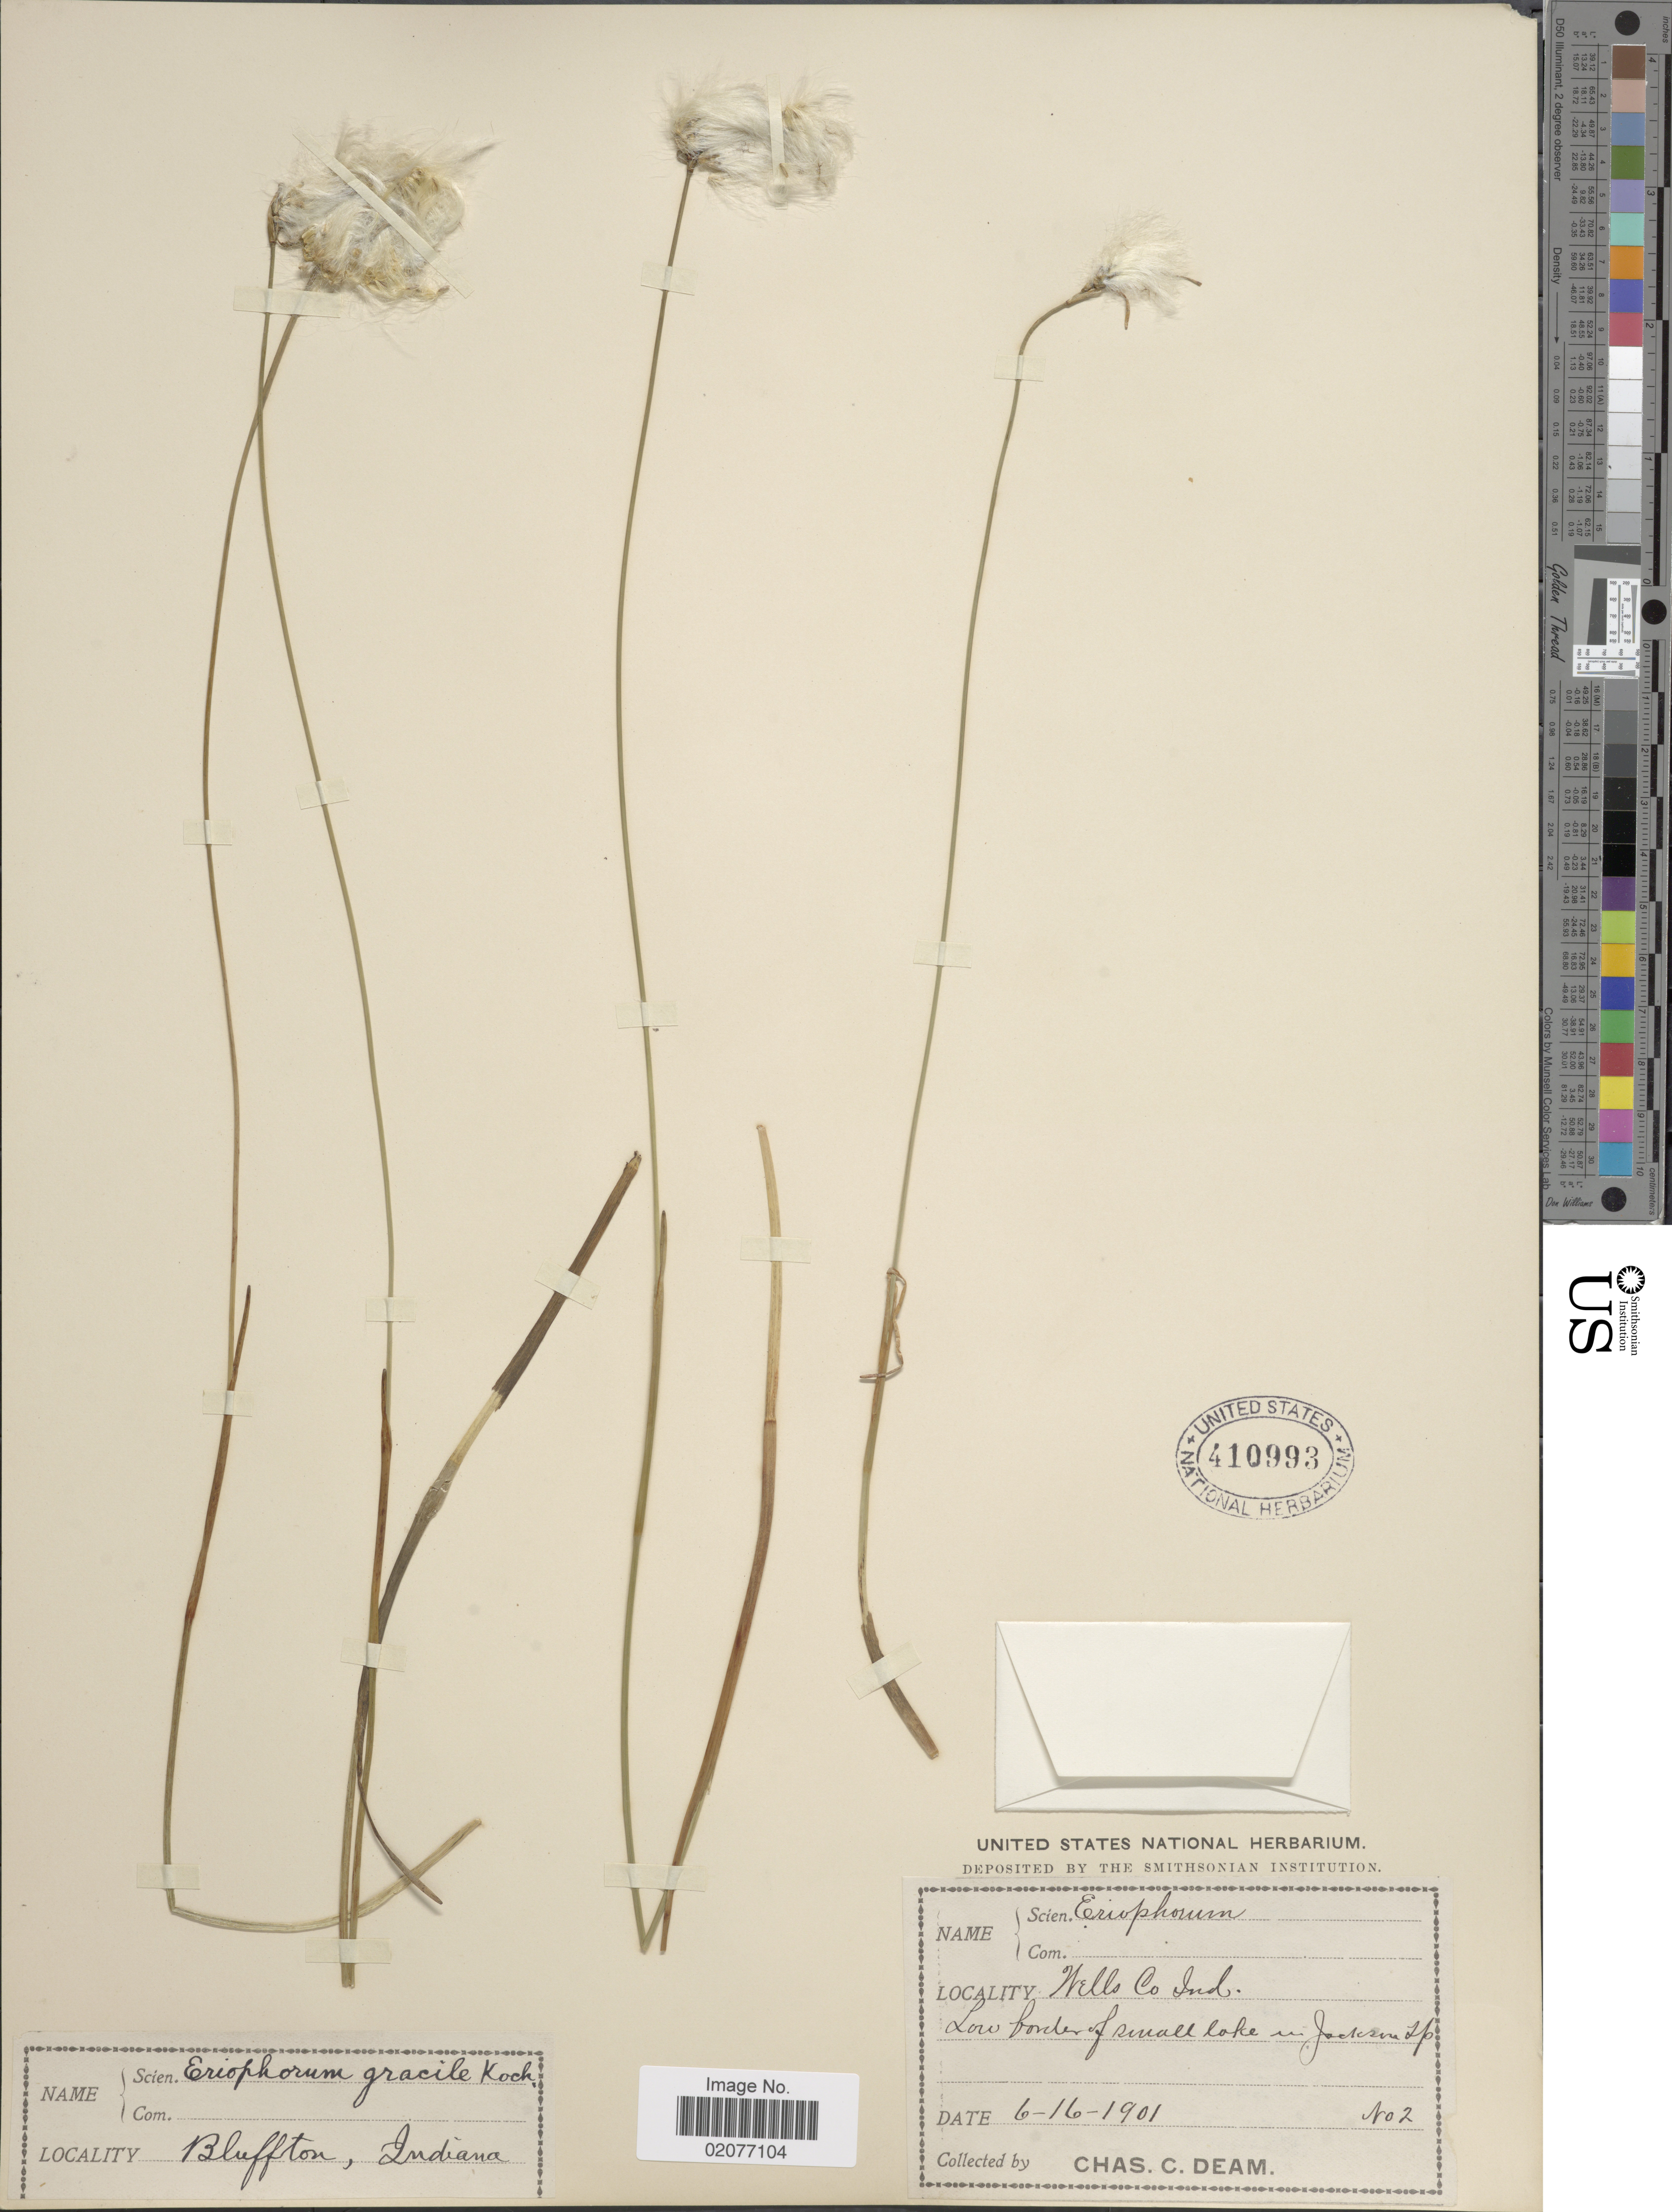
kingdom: Plantae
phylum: Tracheophyta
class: Liliopsida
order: Poales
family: Cyperaceae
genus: Eriophorum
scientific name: Eriophorum gracile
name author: W.D.J. Koch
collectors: C. Deam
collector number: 2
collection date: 1901-06-16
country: United States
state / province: Indiana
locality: Wells Co, Low border of small lake in Jackson sp, Blufton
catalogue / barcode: US 410993